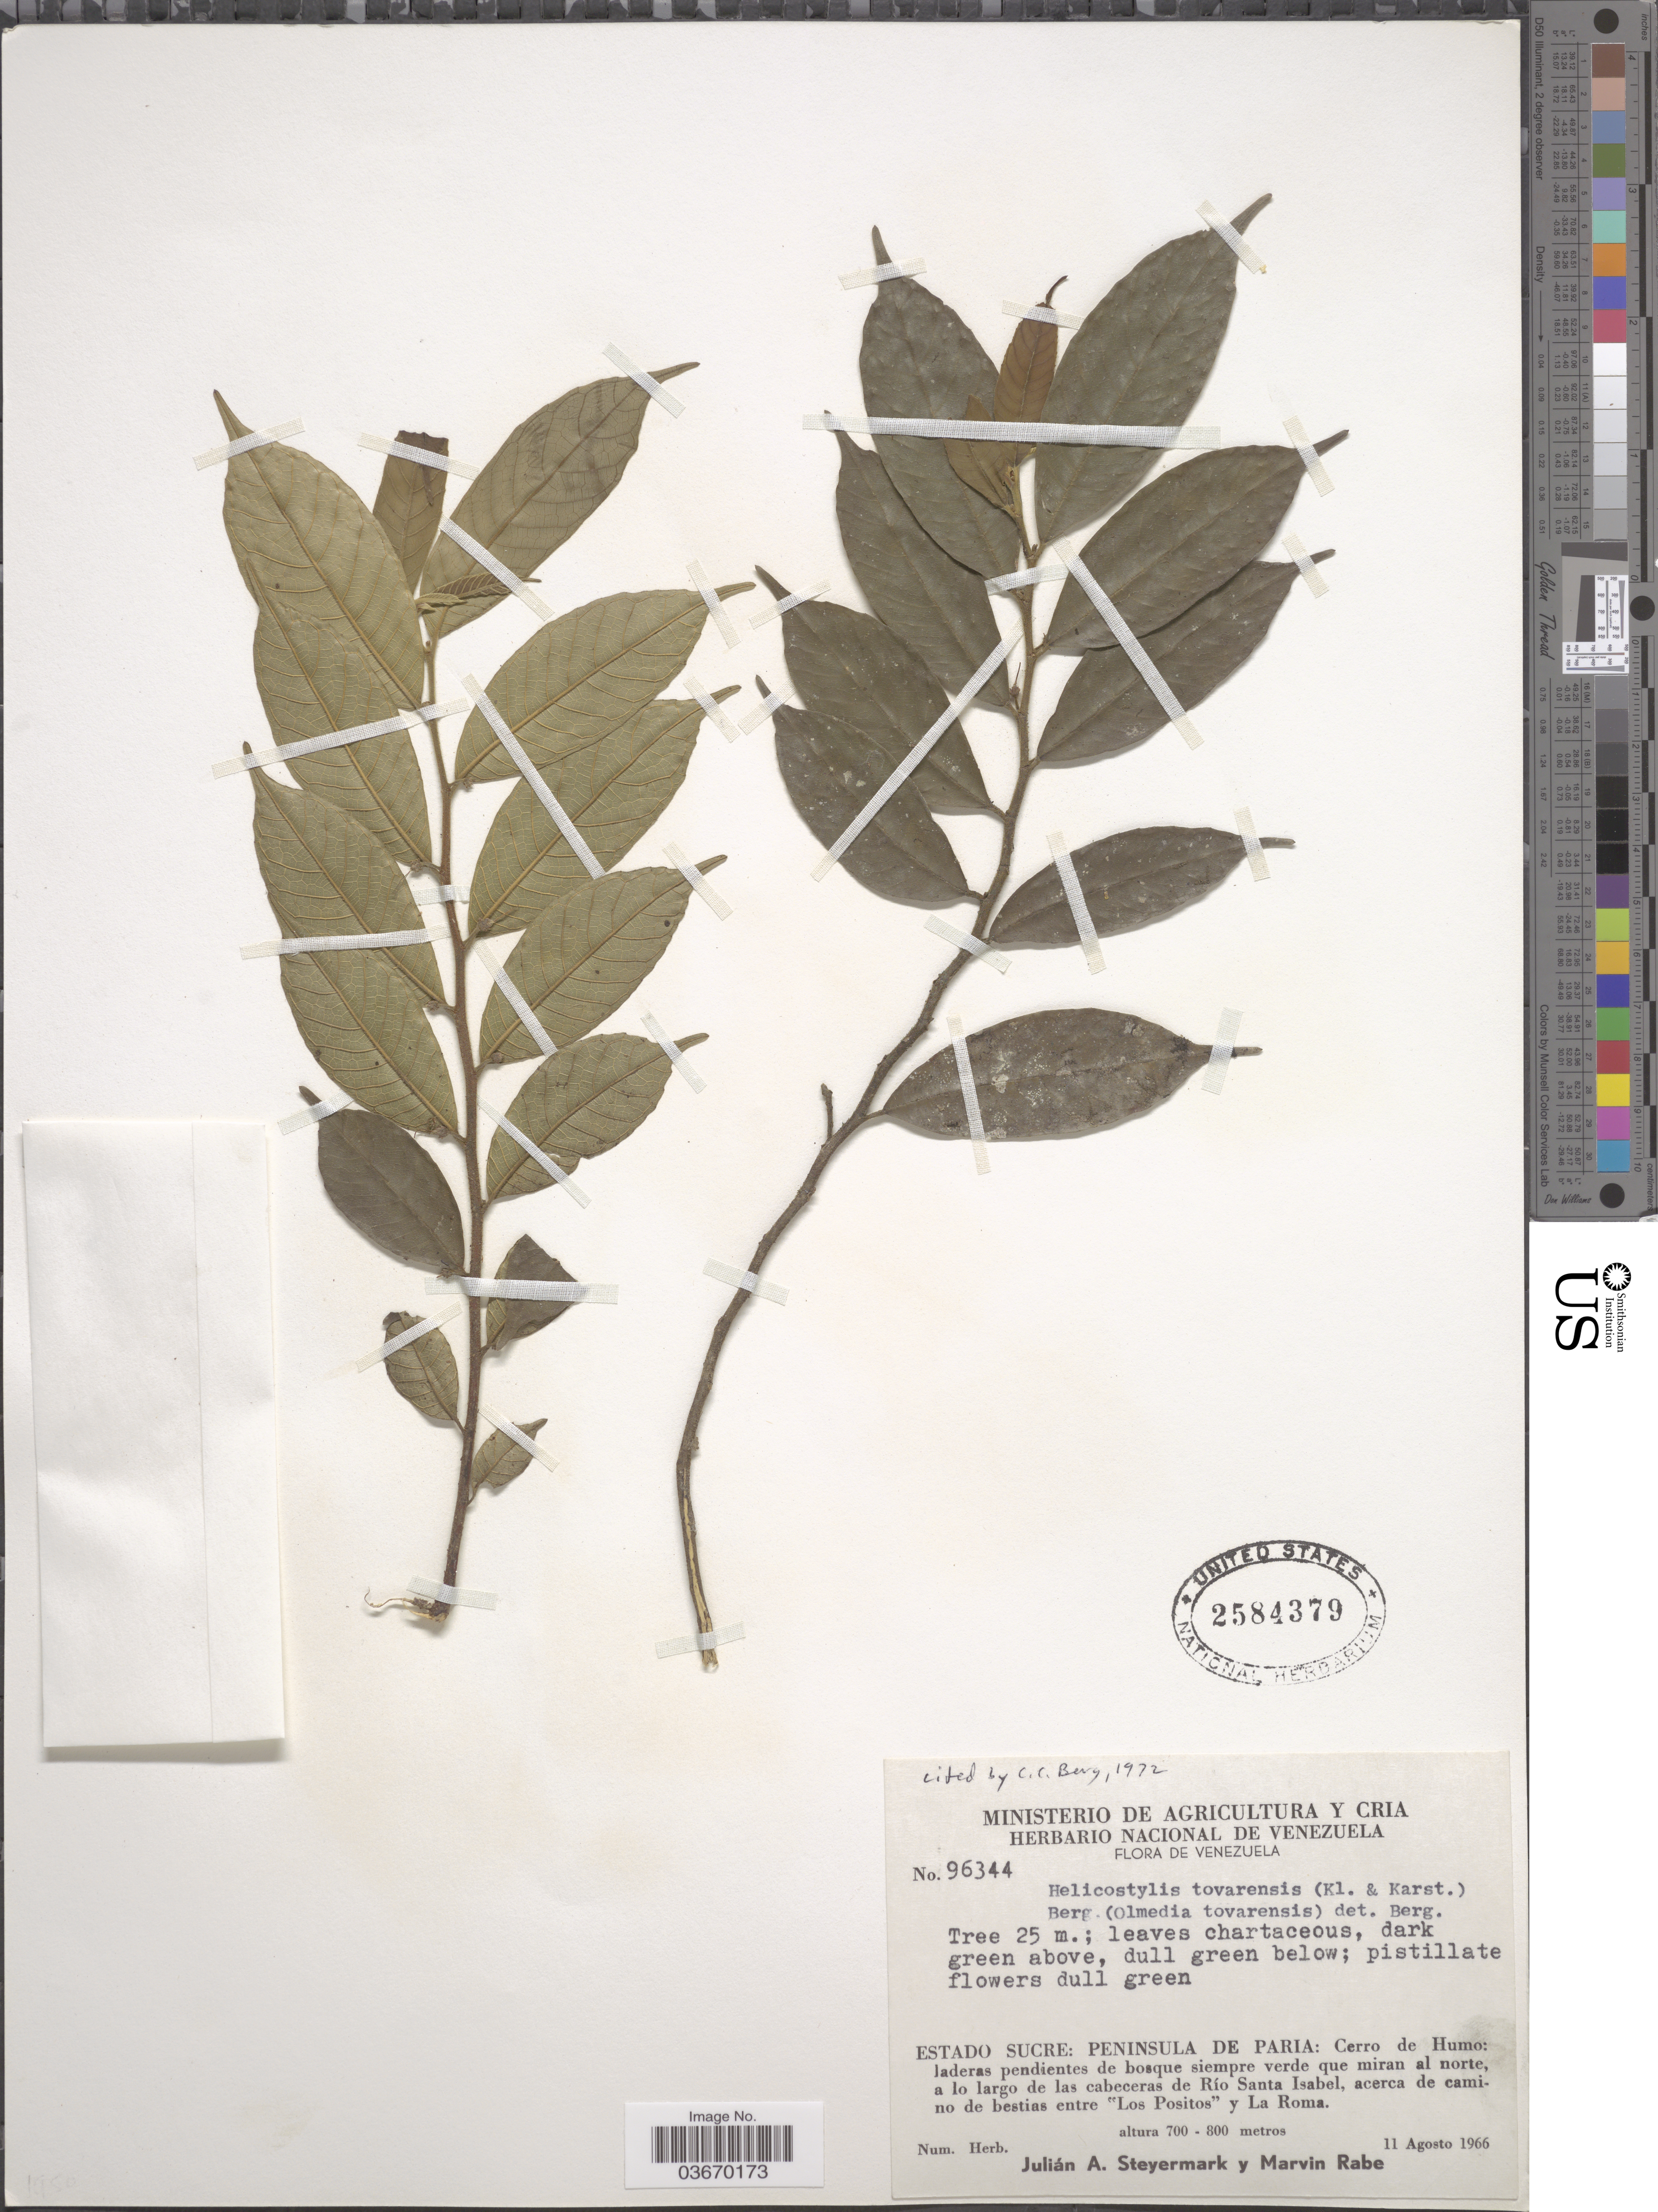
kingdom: Plantae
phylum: Tracheophyta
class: Magnoliopsida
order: Rosales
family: Moraceae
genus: Helicostylis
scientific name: Helicostylis tovarensis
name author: (Klotzsch & H. Karst.) C.C. Berg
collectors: J. Steyermark & M. Rabe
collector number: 96344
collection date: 1966-08-11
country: Venezuela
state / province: Sucre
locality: Peninsula de Paria: Cerro de Humo: laderas pendientes de bosque siempre verde que miran al nore, a lo largo de las cabeceras de Río Santa Isabel, acerca de camino de bestias entre 'Los Positos' y La Roma.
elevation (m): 700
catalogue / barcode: US 2584379